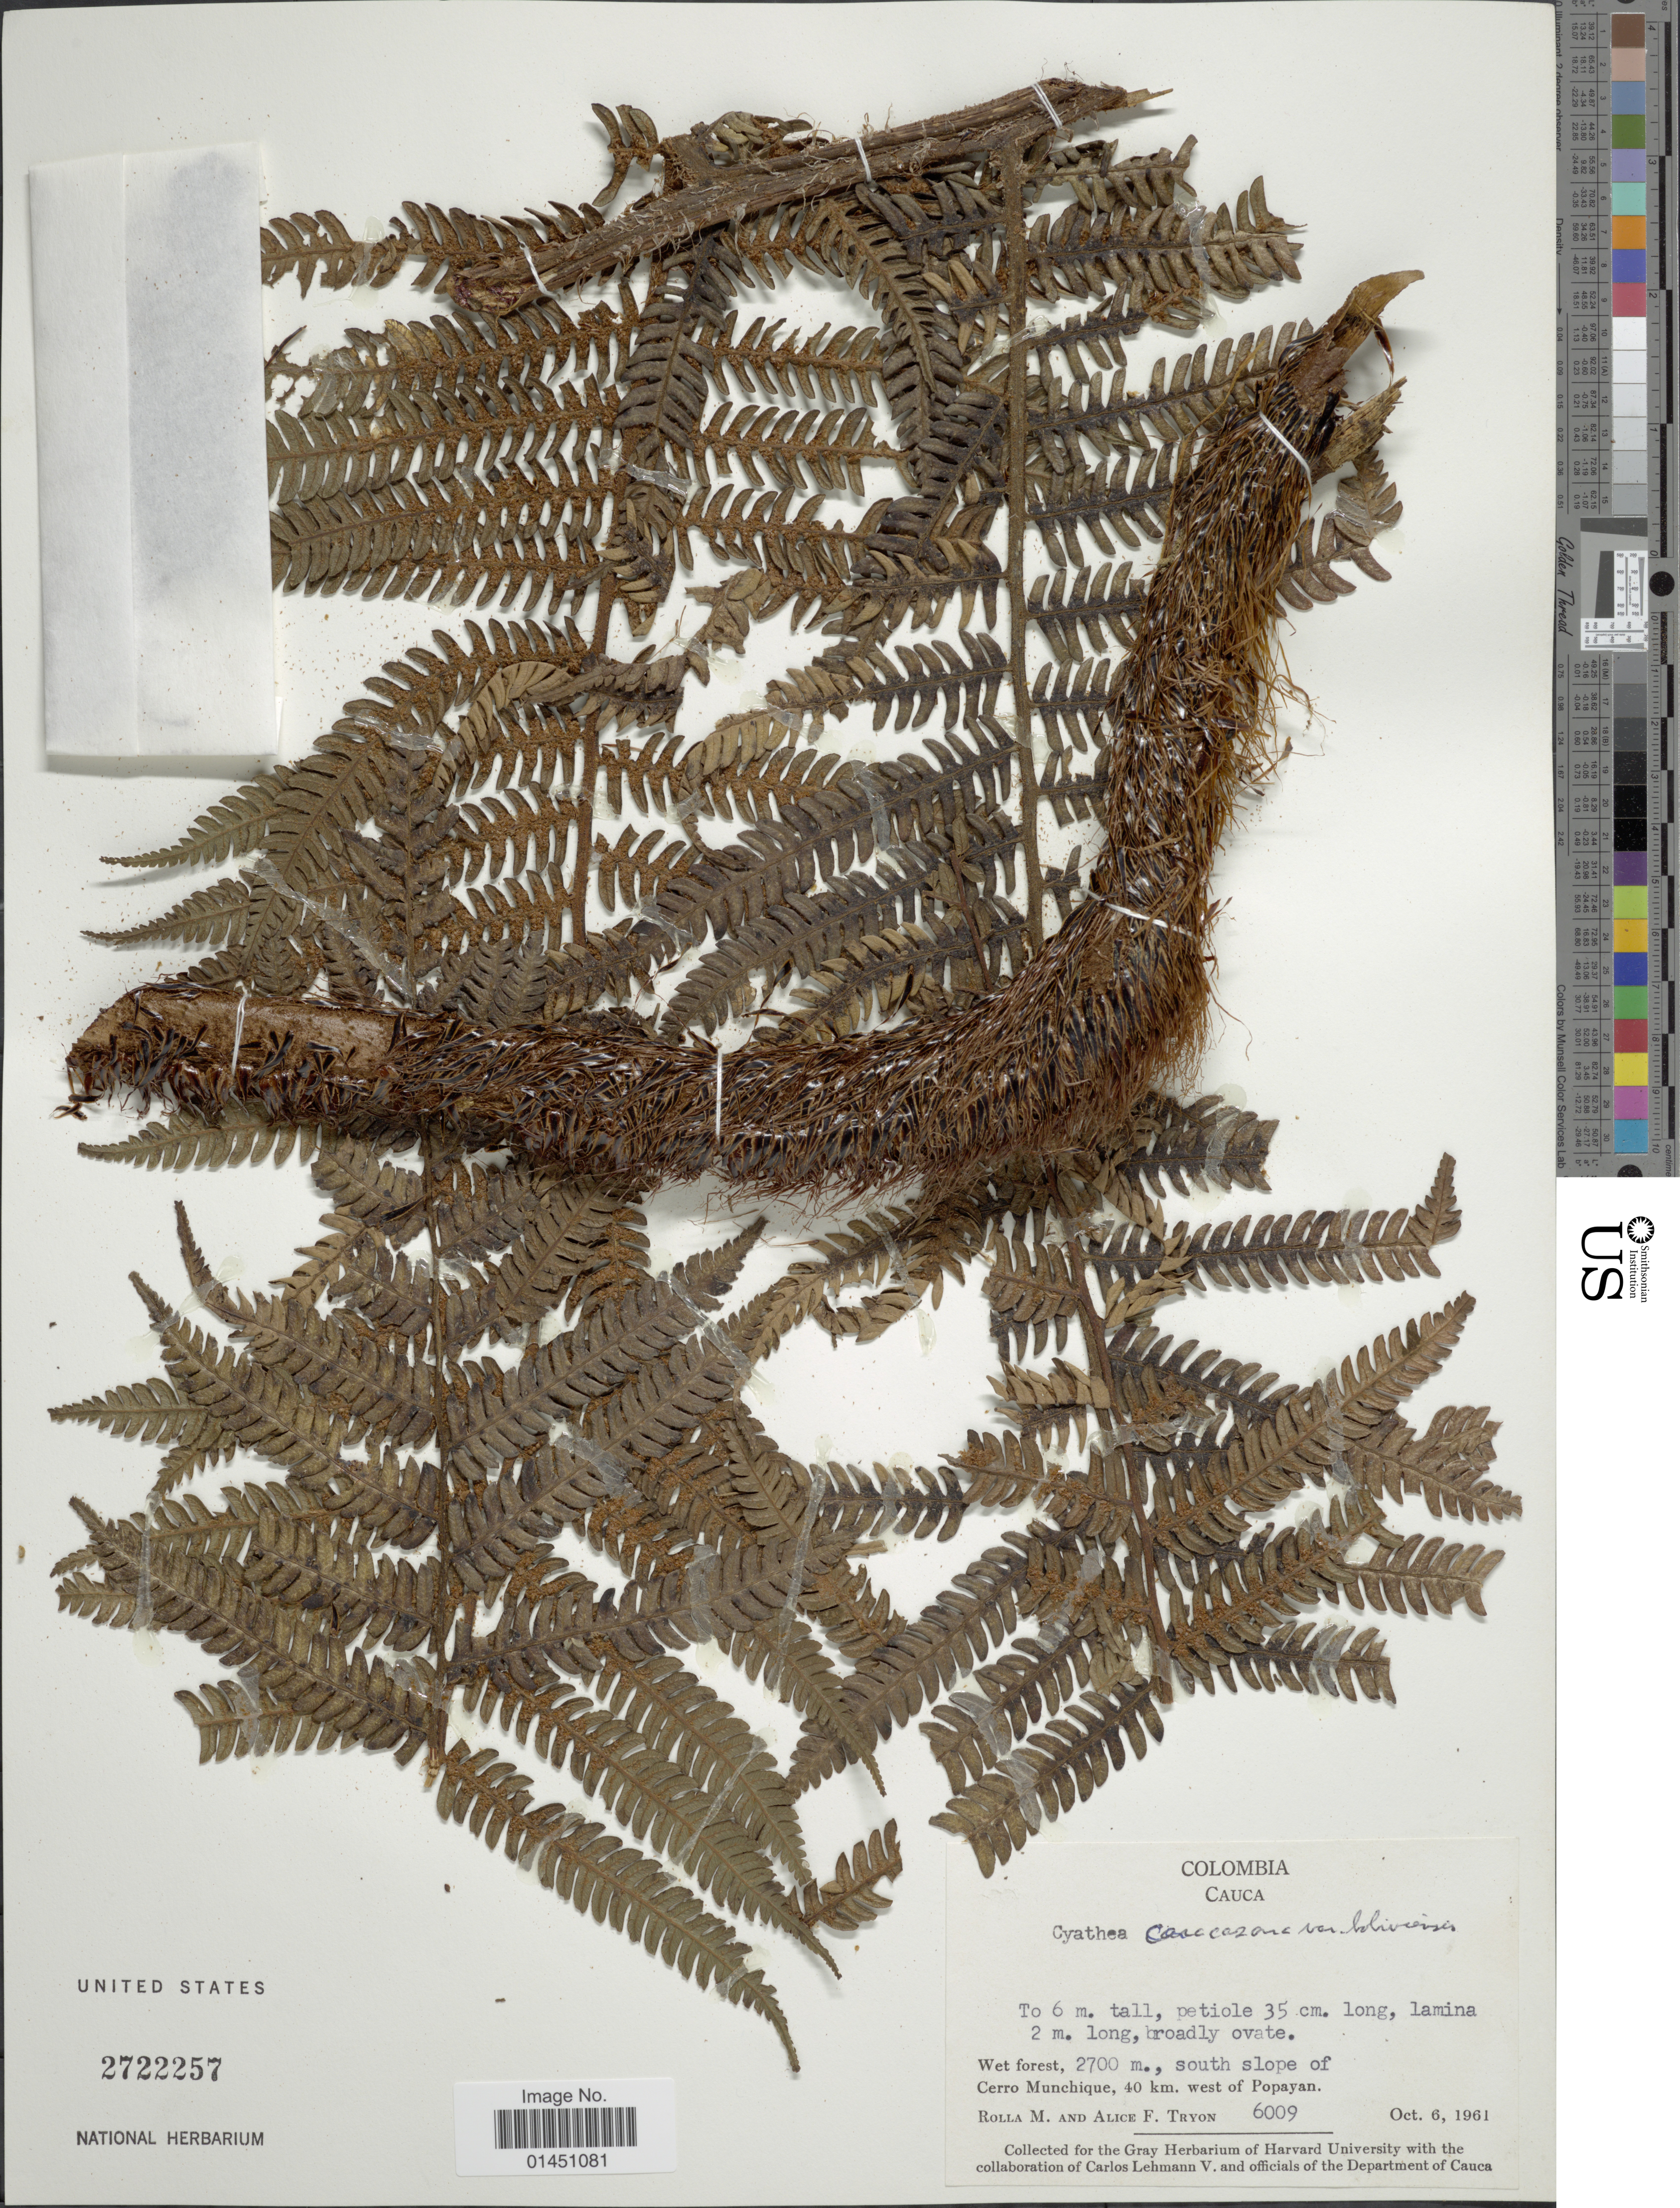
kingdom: Plantae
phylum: Tracheophyta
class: Polypodiopsida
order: Cyatheales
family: Cyatheaceae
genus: Cyathea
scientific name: Cyathea caracasana var. boliviensis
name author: (Rosenst.) R.M. Tryon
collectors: R. M. Tryon & A. F. Tryon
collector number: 6009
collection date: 1961-10-06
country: Colombia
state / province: Cauca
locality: Wet forest, south slope of Cerro Munchique, 40 km west of Popayan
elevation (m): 2700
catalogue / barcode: US 2722257